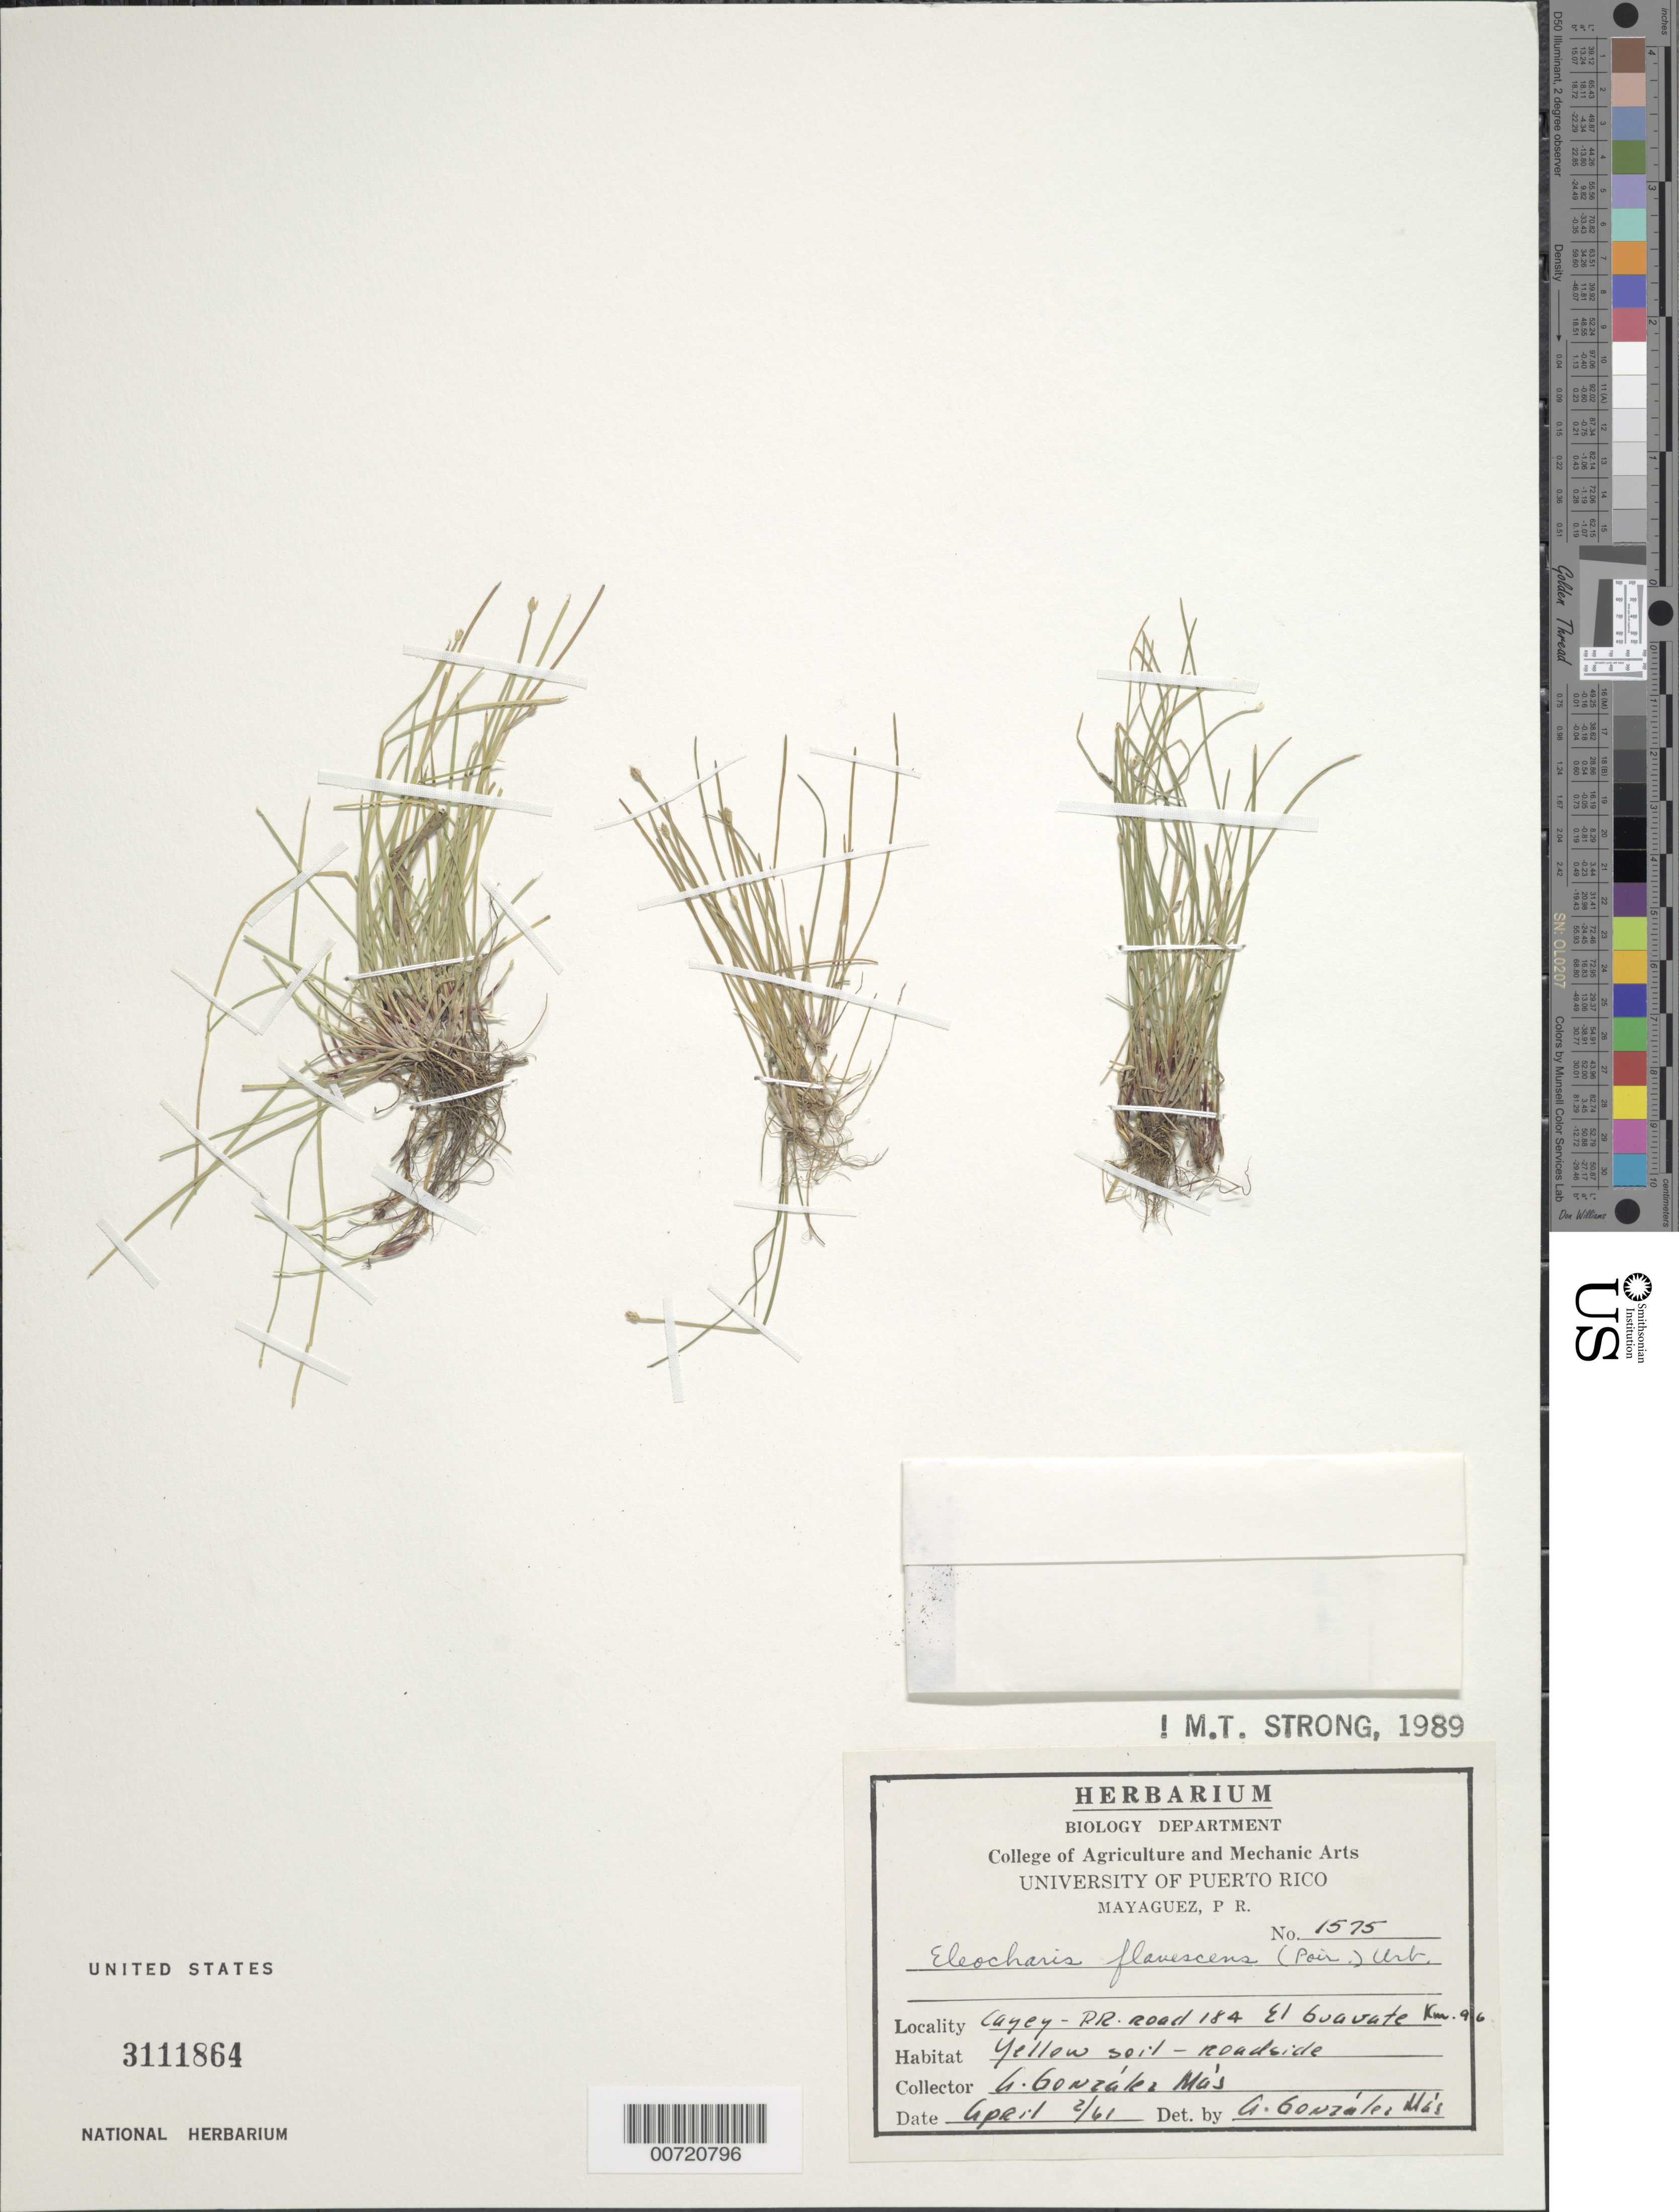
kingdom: Plantae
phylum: Tracheophyta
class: Liliopsida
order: Poales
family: Cyperaceae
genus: Eleocharis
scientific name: Eleocharis flavescens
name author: (Poir.) Urb.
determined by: Strong, M. T., (US), Smithsonian Institution - National Museum of Natural History (UNITED STATES)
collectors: A. González Más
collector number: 1575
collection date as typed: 02 Apr 1961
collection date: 1961-04-02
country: Puerto Rico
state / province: Cayey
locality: Cayey: Rd. 184, El Guavate, km 9.6.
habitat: Roadside.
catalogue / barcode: US 3111864